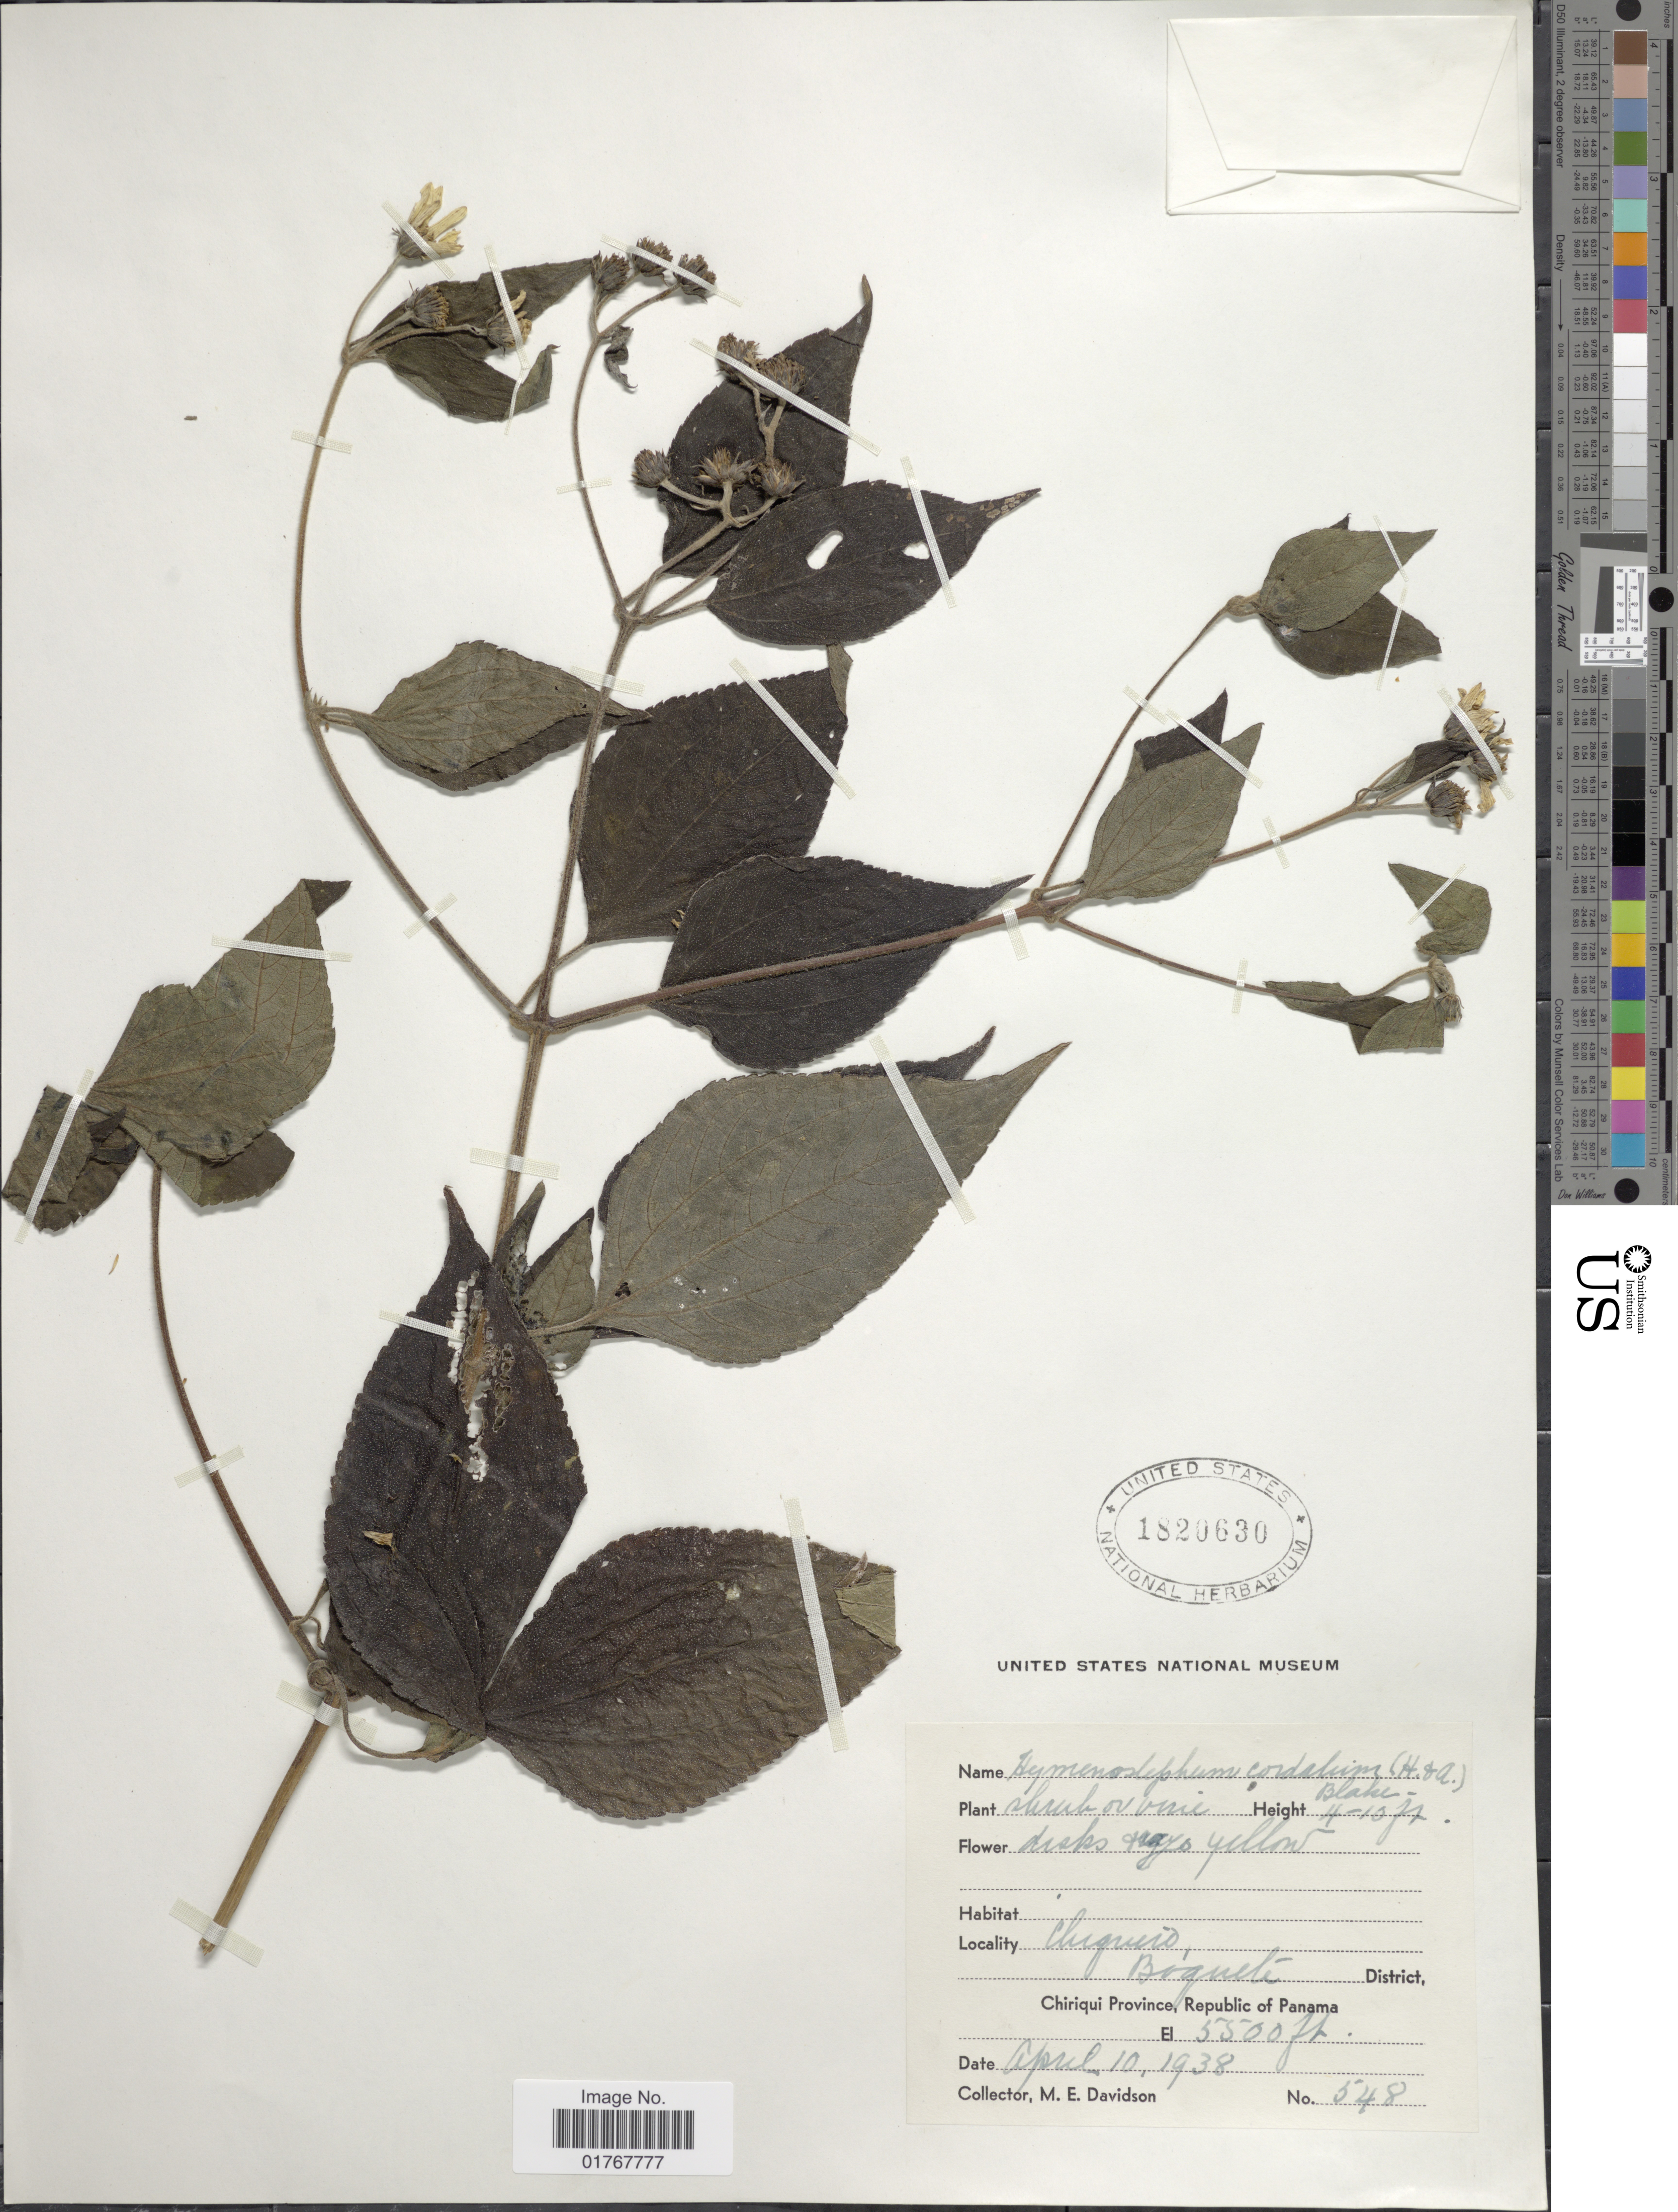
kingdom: Plantae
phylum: Tracheophyta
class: Magnoliopsida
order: Asterales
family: Asteraceae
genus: Viguiera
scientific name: Viguiera cordata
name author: (Hook. & Arn.) D'Arcy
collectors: M. E. Davidson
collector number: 548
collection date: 1938-04-10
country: Panama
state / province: Chiriqui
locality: Chiquio, Boquete District, Republic of Panama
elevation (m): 1676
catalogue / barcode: US 1820630